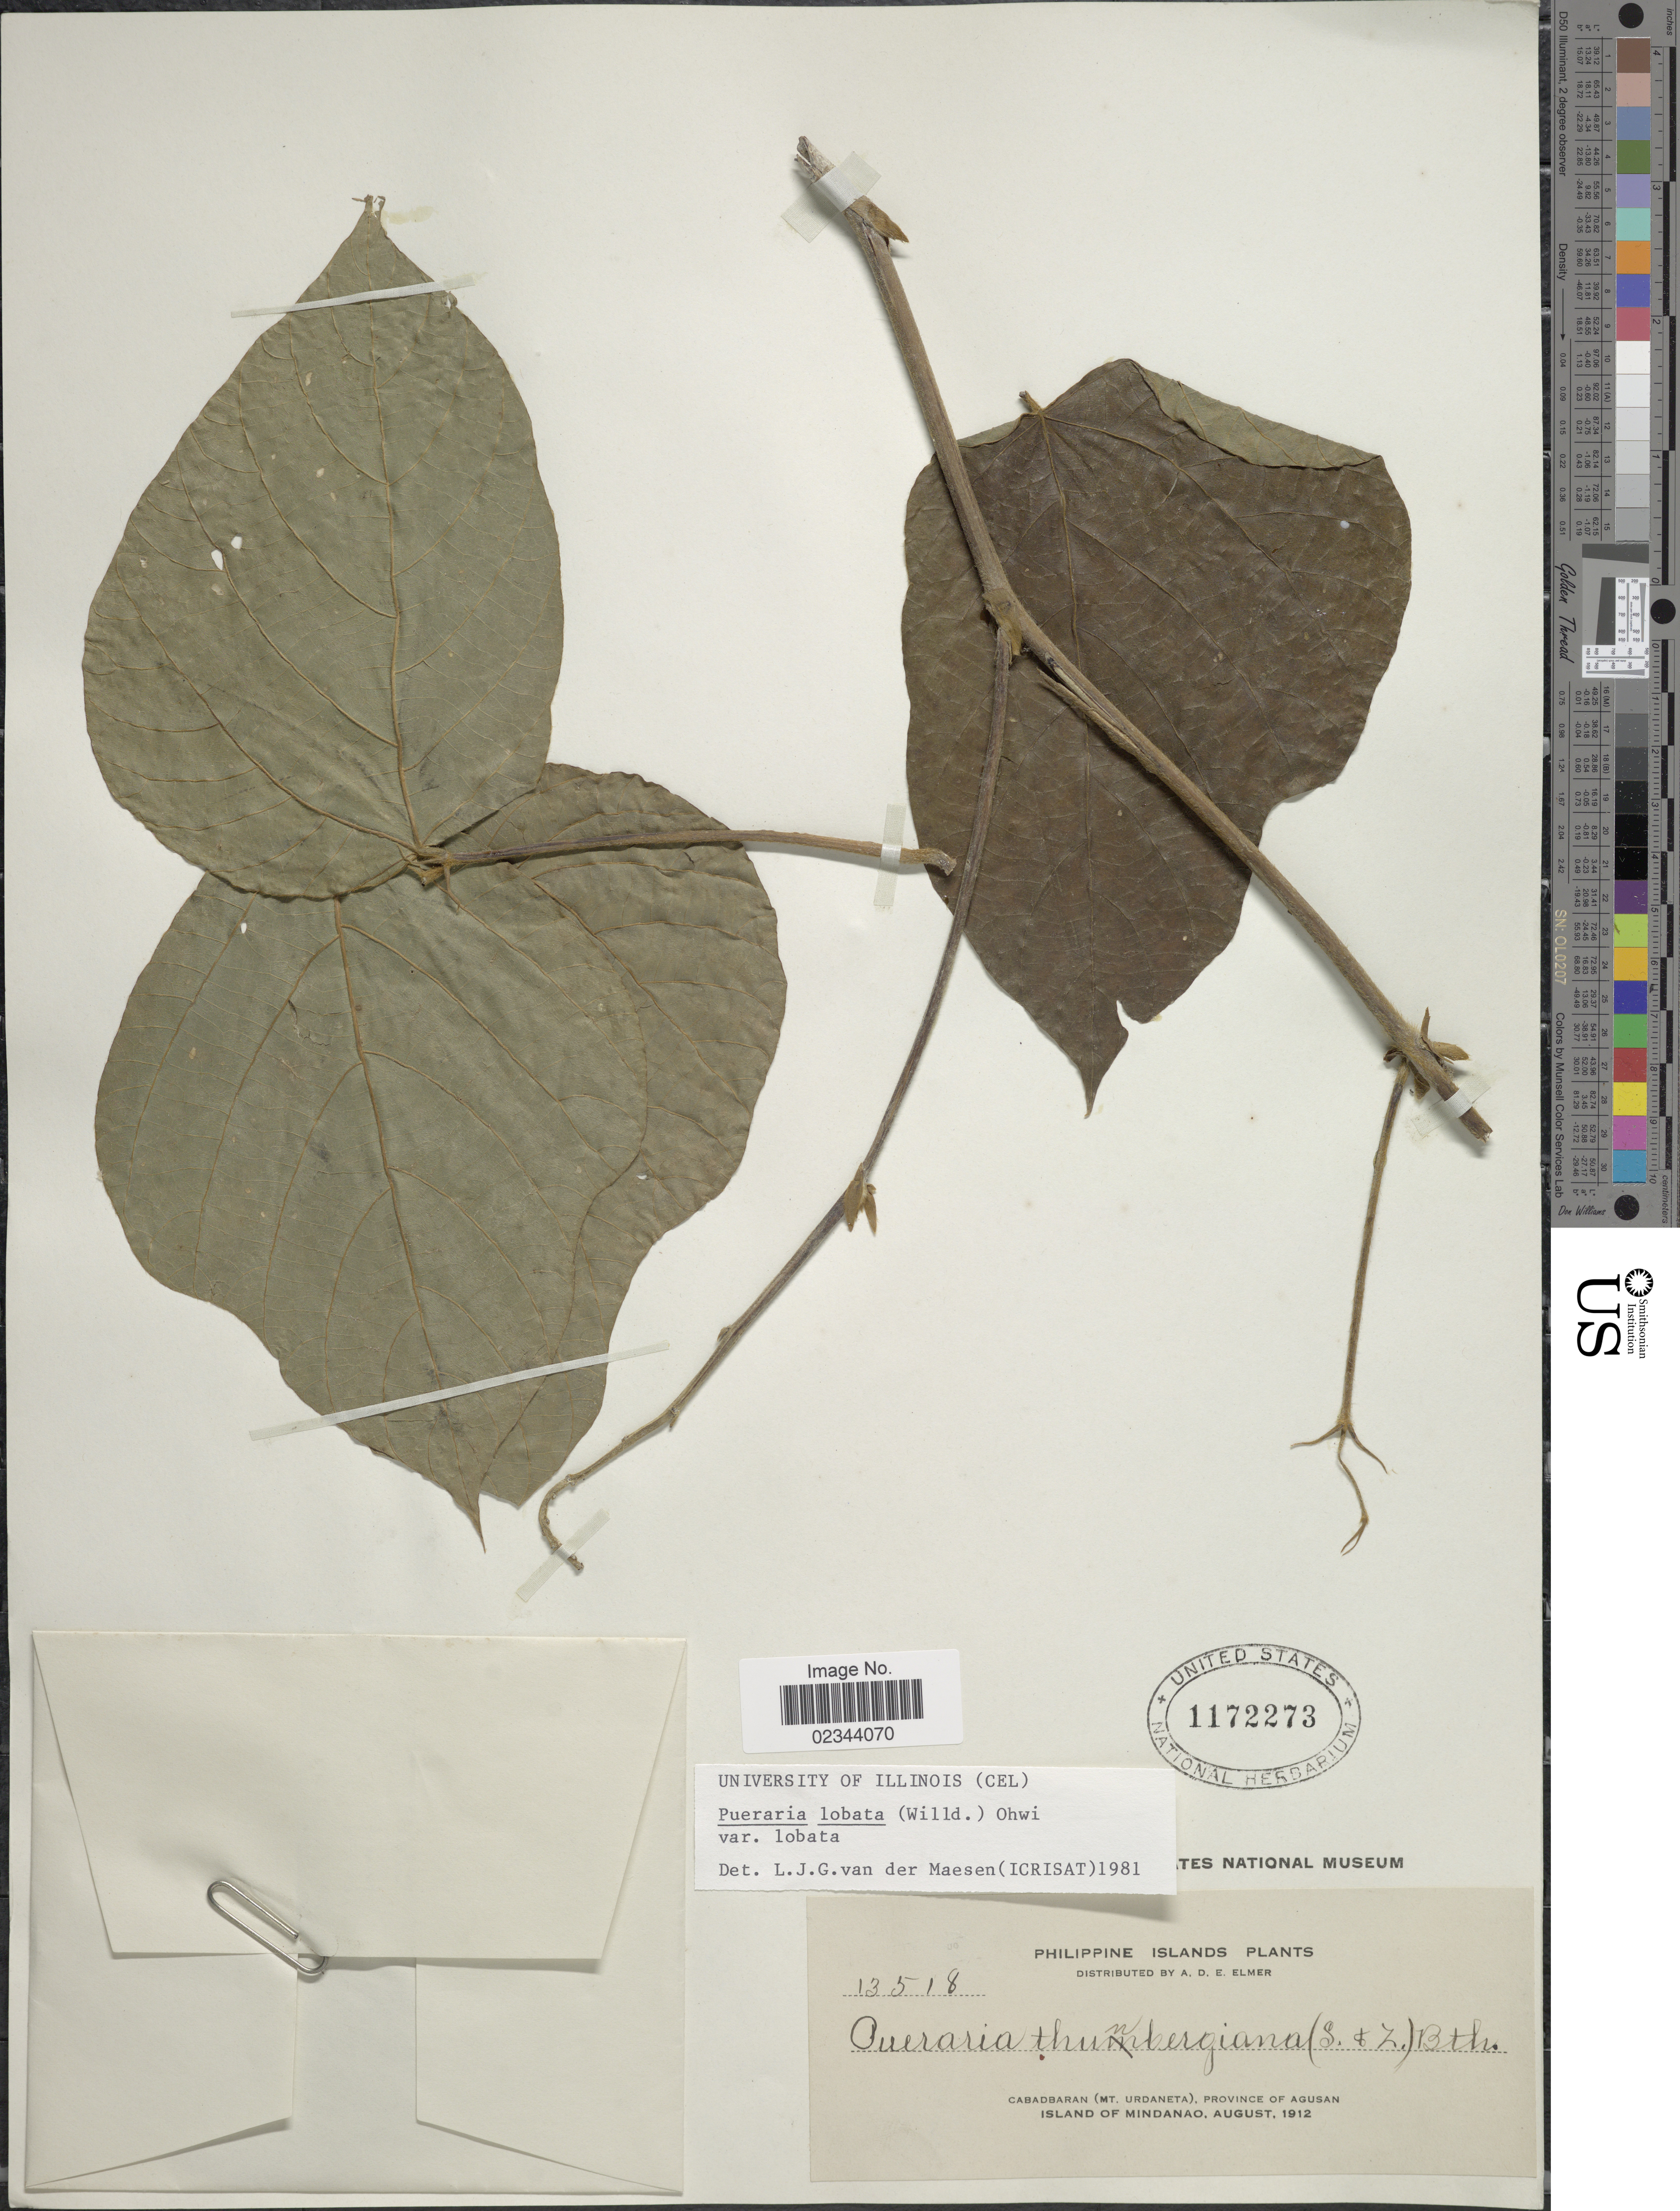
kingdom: Plantae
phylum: Tracheophyta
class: Magnoliopsida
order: Fabales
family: Fabaceae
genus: Pueraria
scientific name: Pueraria lobata var. lobata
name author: (Willd.) Ohwi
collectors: A. D. E. Elmer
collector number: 13518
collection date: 1912-08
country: Philippines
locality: Cabadbaran (Mt. Urdaneta) Province of Agusan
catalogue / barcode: US 1172273